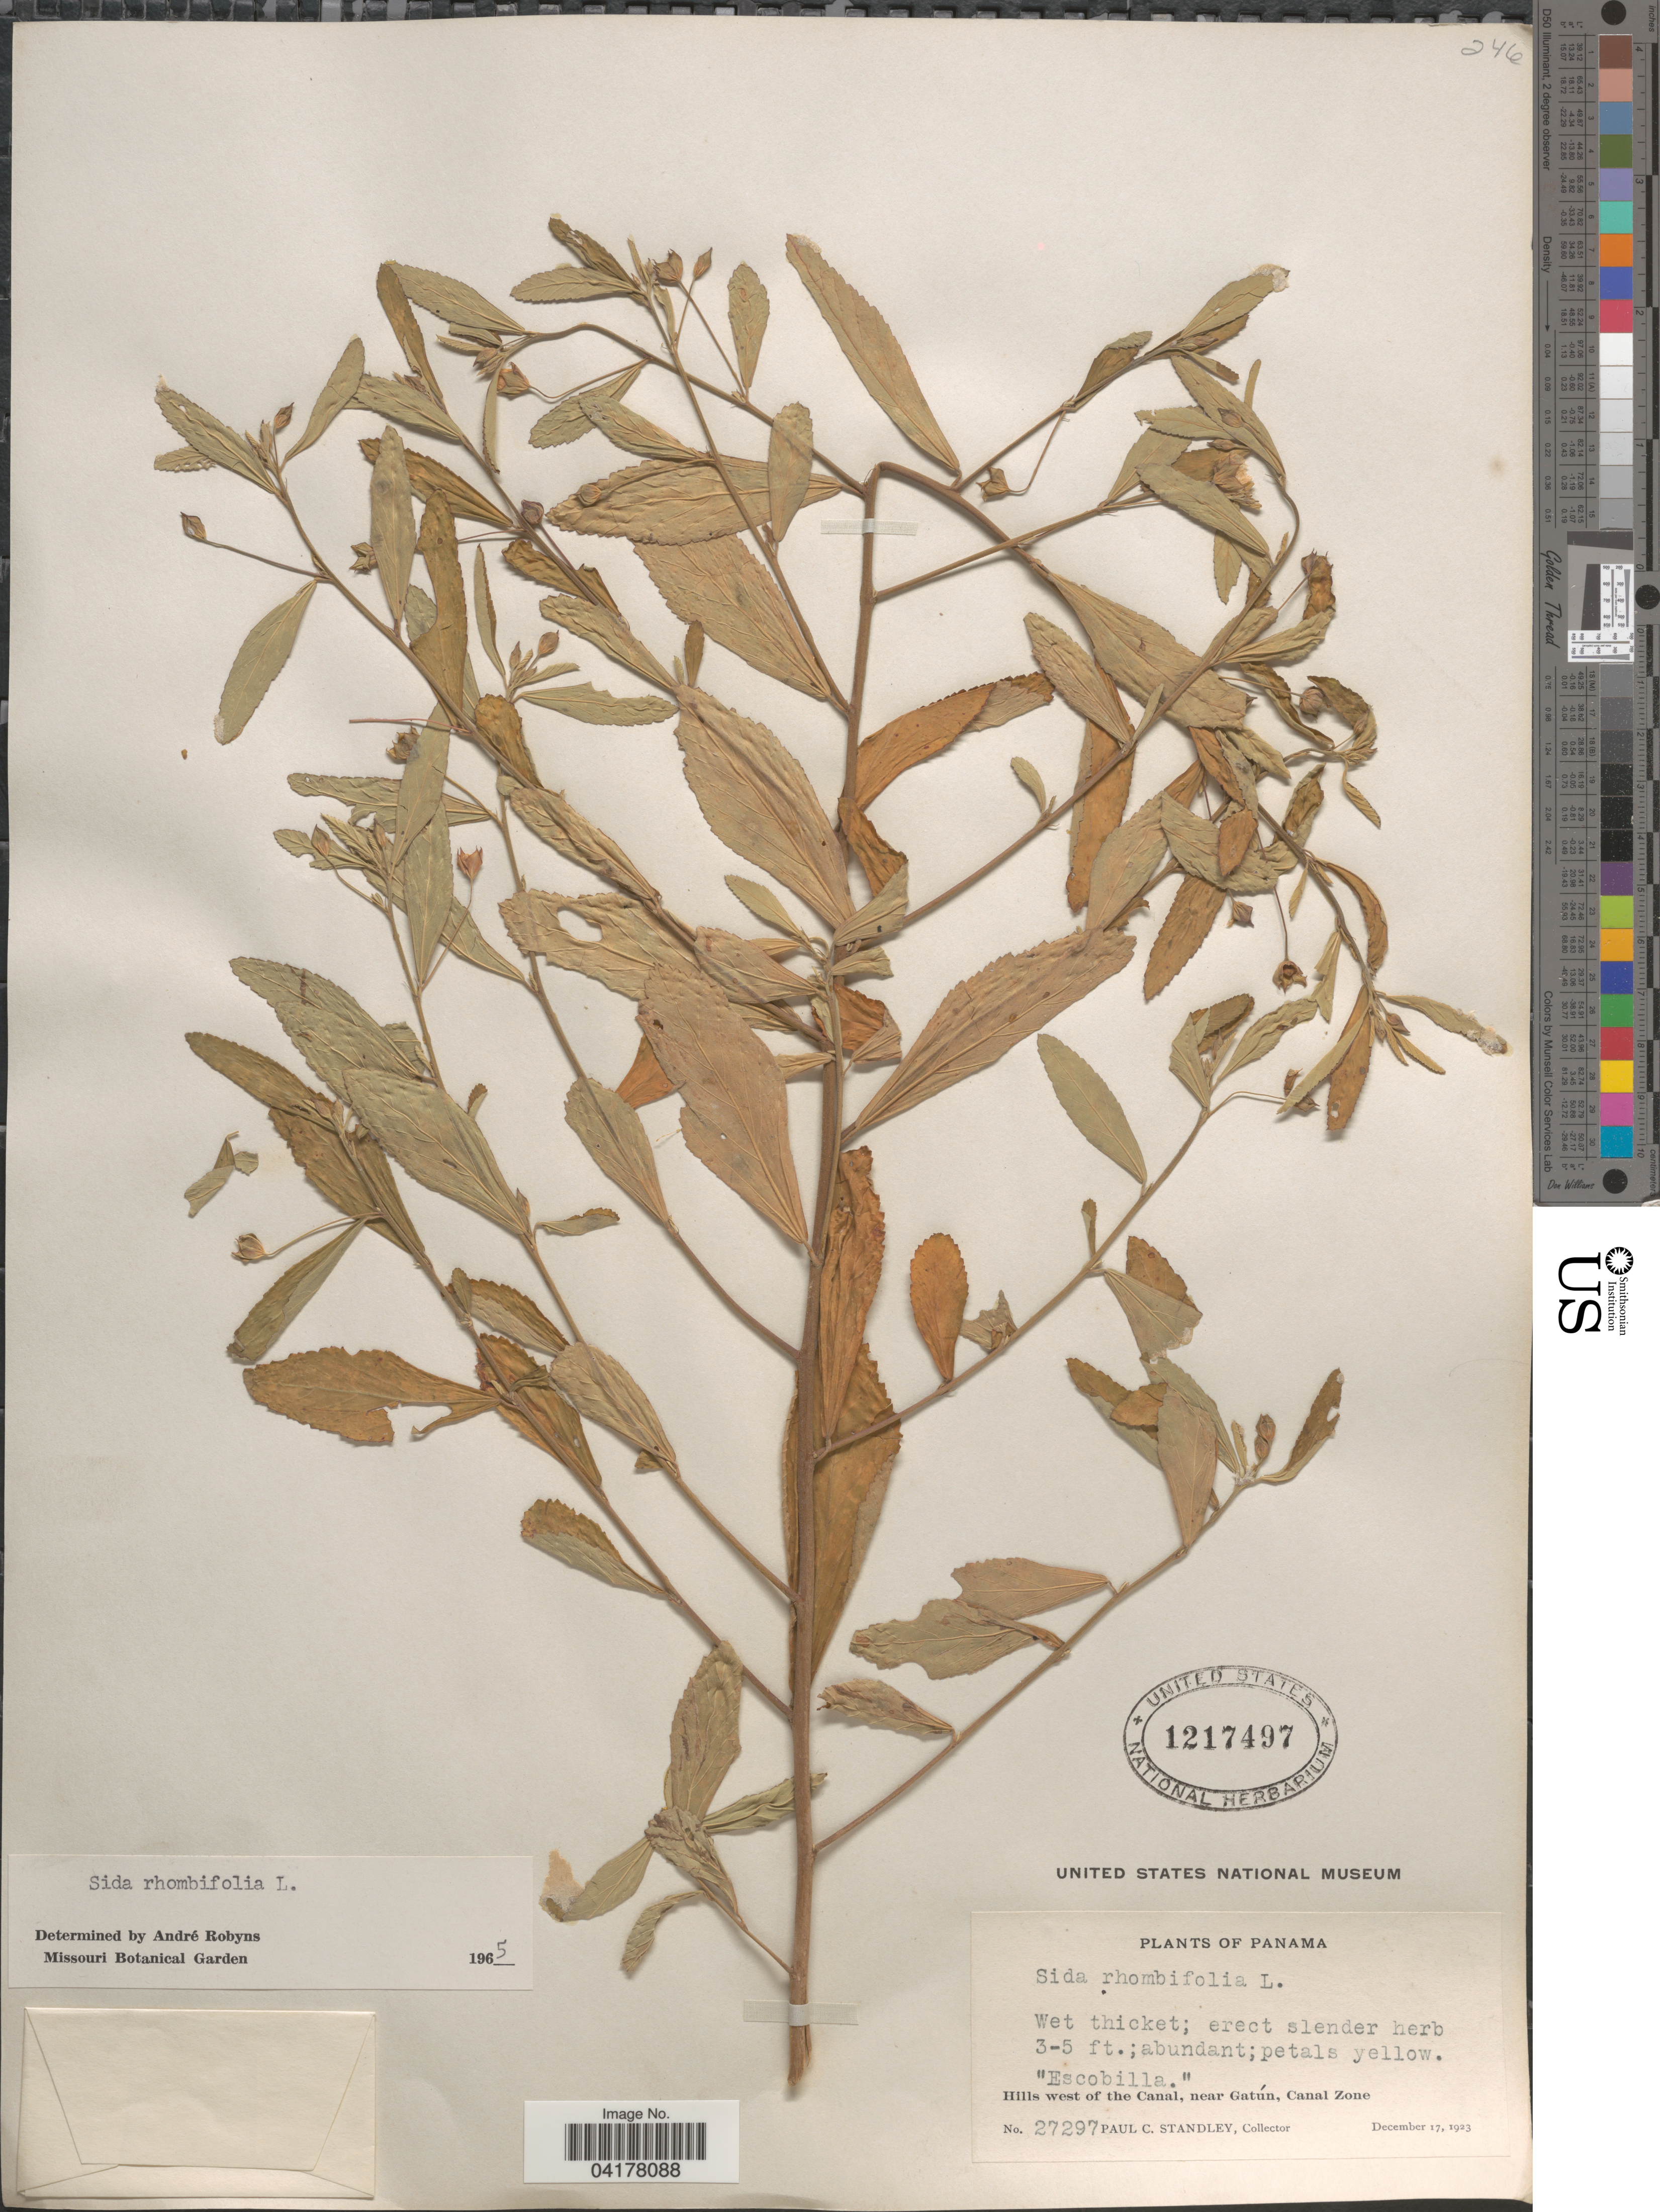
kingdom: Plantae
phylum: Tracheophyta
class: Magnoliopsida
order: Malvales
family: Malvaceae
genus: Sida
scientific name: Sida rhombifolia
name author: L.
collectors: P. C. Standley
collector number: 27297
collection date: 1923-12-17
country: Panama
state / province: Colón / Panamá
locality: Hills west of the Canal, near Gatún, Canal Zone.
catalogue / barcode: US 1217497